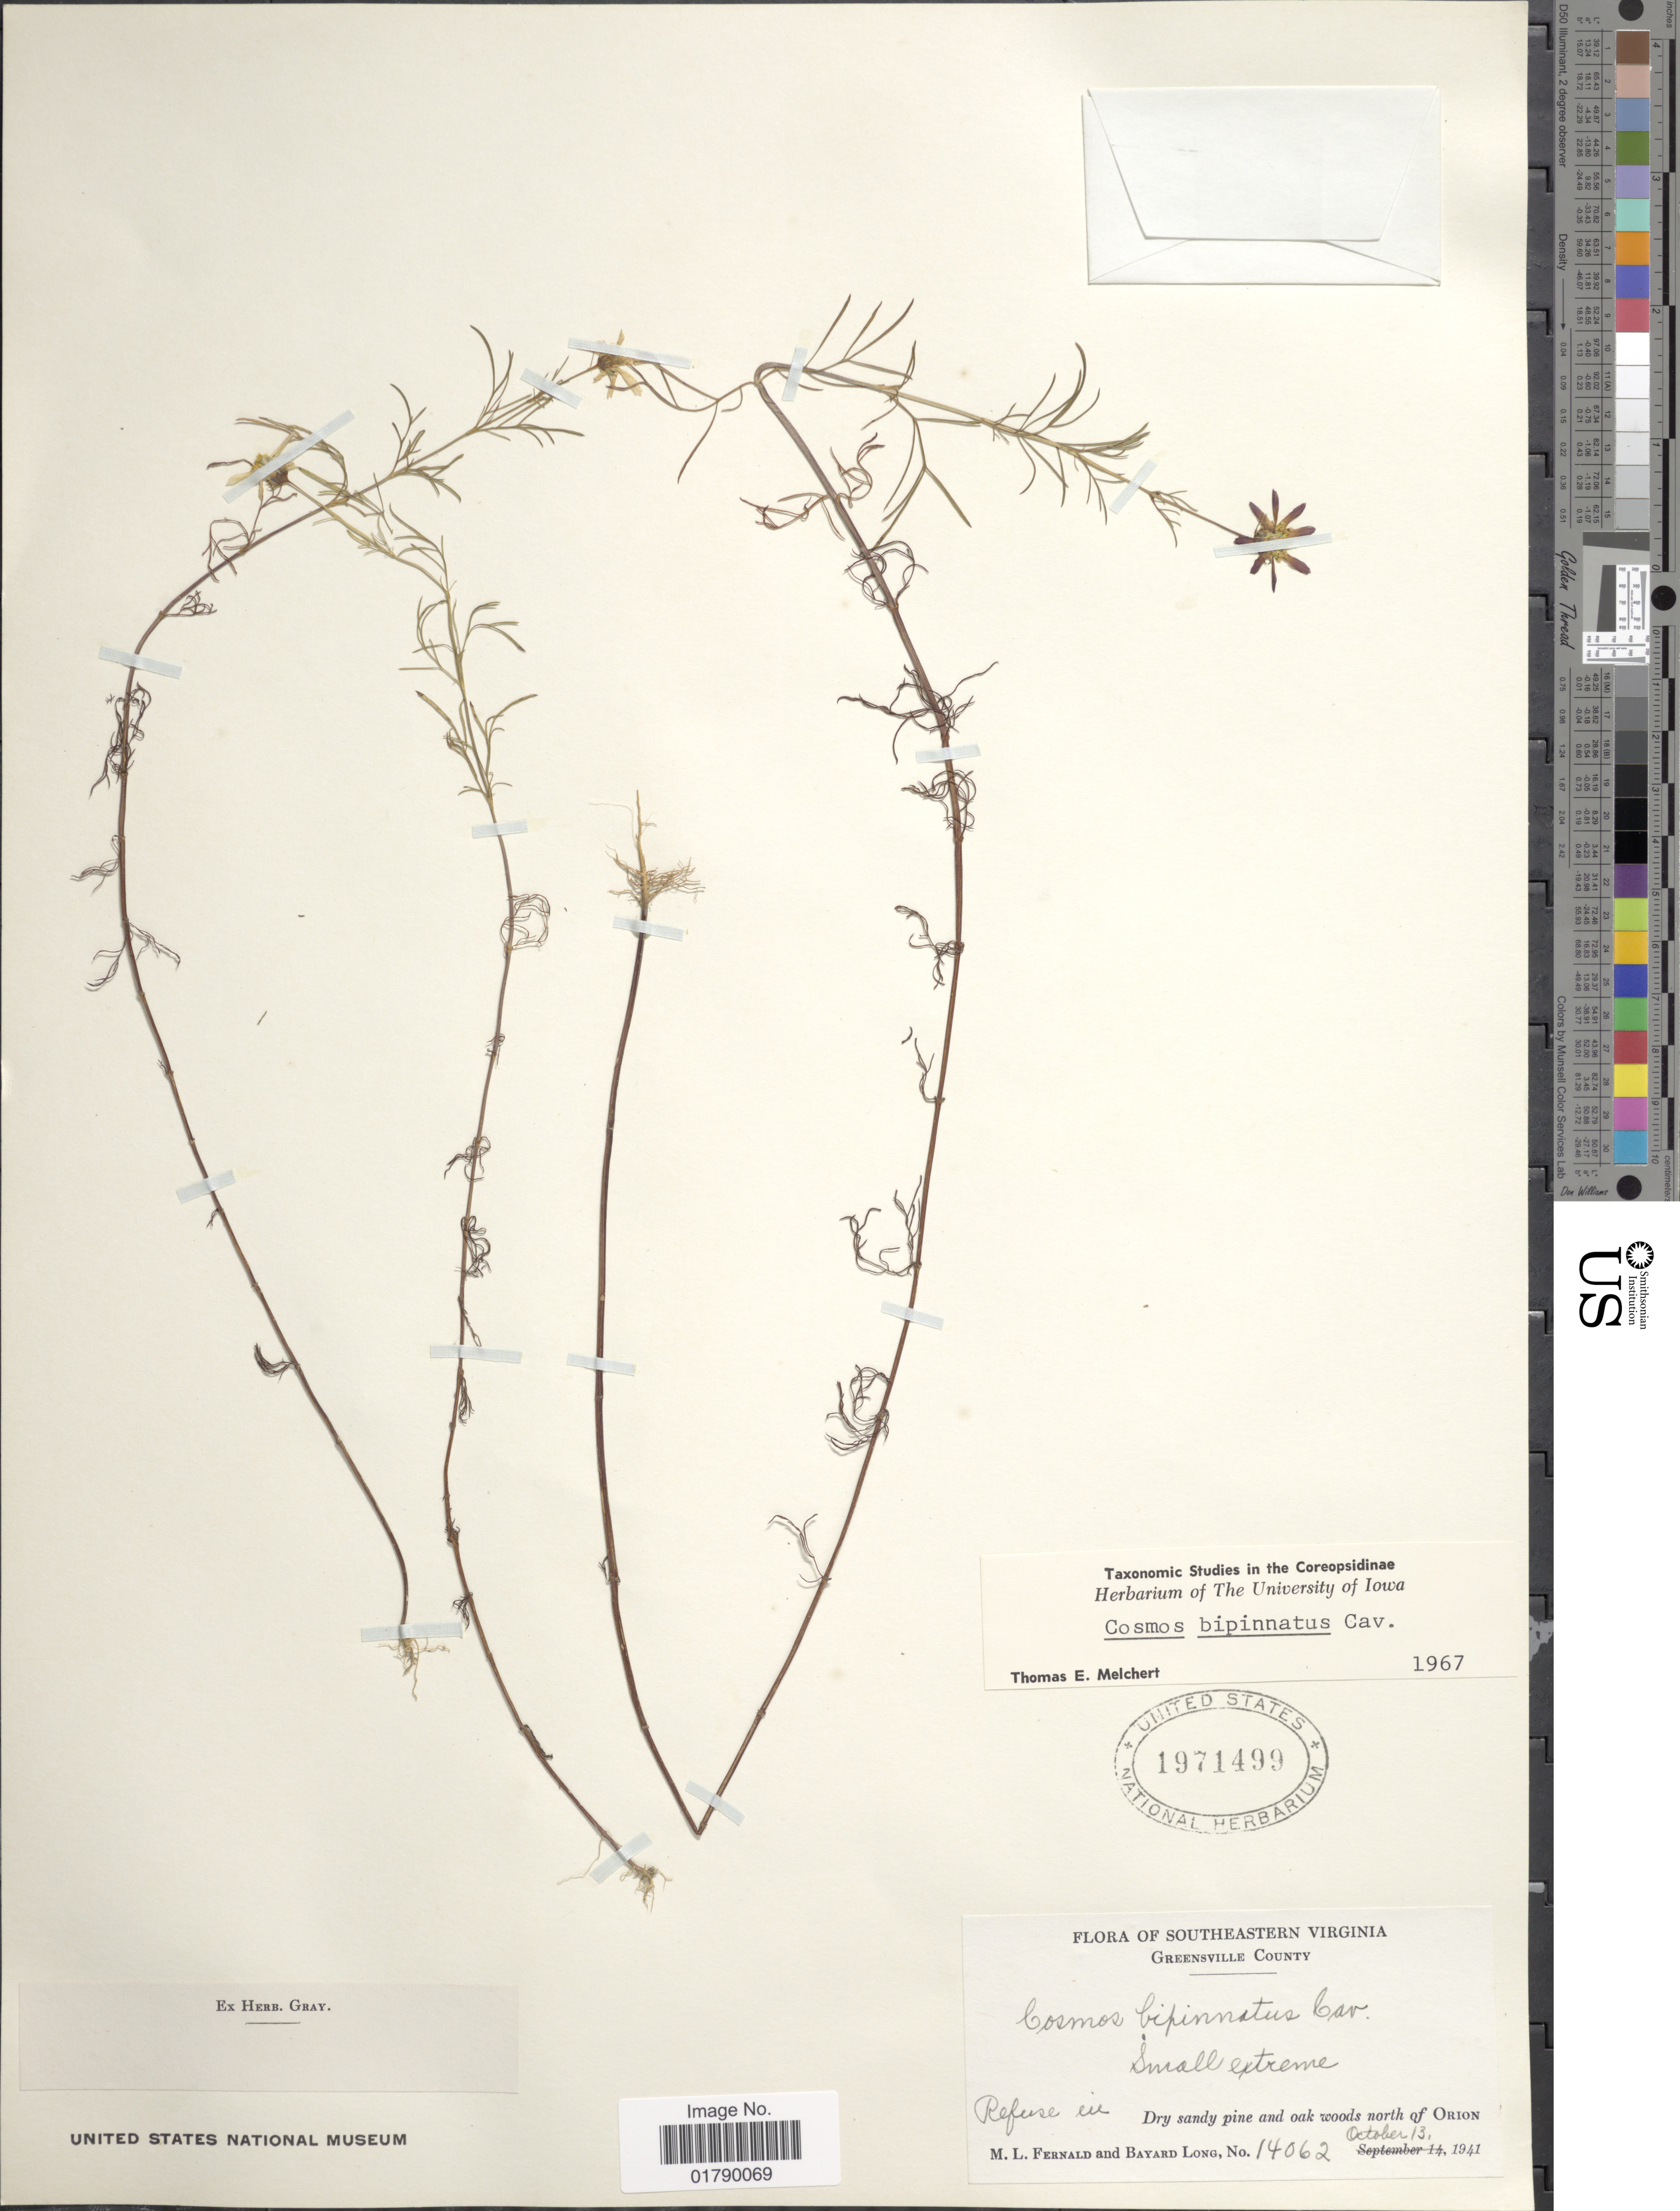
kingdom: Plantae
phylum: Tracheophyta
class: Magnoliopsida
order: Asterales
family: Asteraceae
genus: Cosmos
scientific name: Cosmos bipinnatus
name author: Cav.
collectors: M. L. Fernald & B. Long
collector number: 14062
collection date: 1941-10-13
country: United States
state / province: Virginia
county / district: Greensville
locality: Greensville County, Refuse in dry sandy pine and oak woods north of Orion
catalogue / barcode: US 1971499